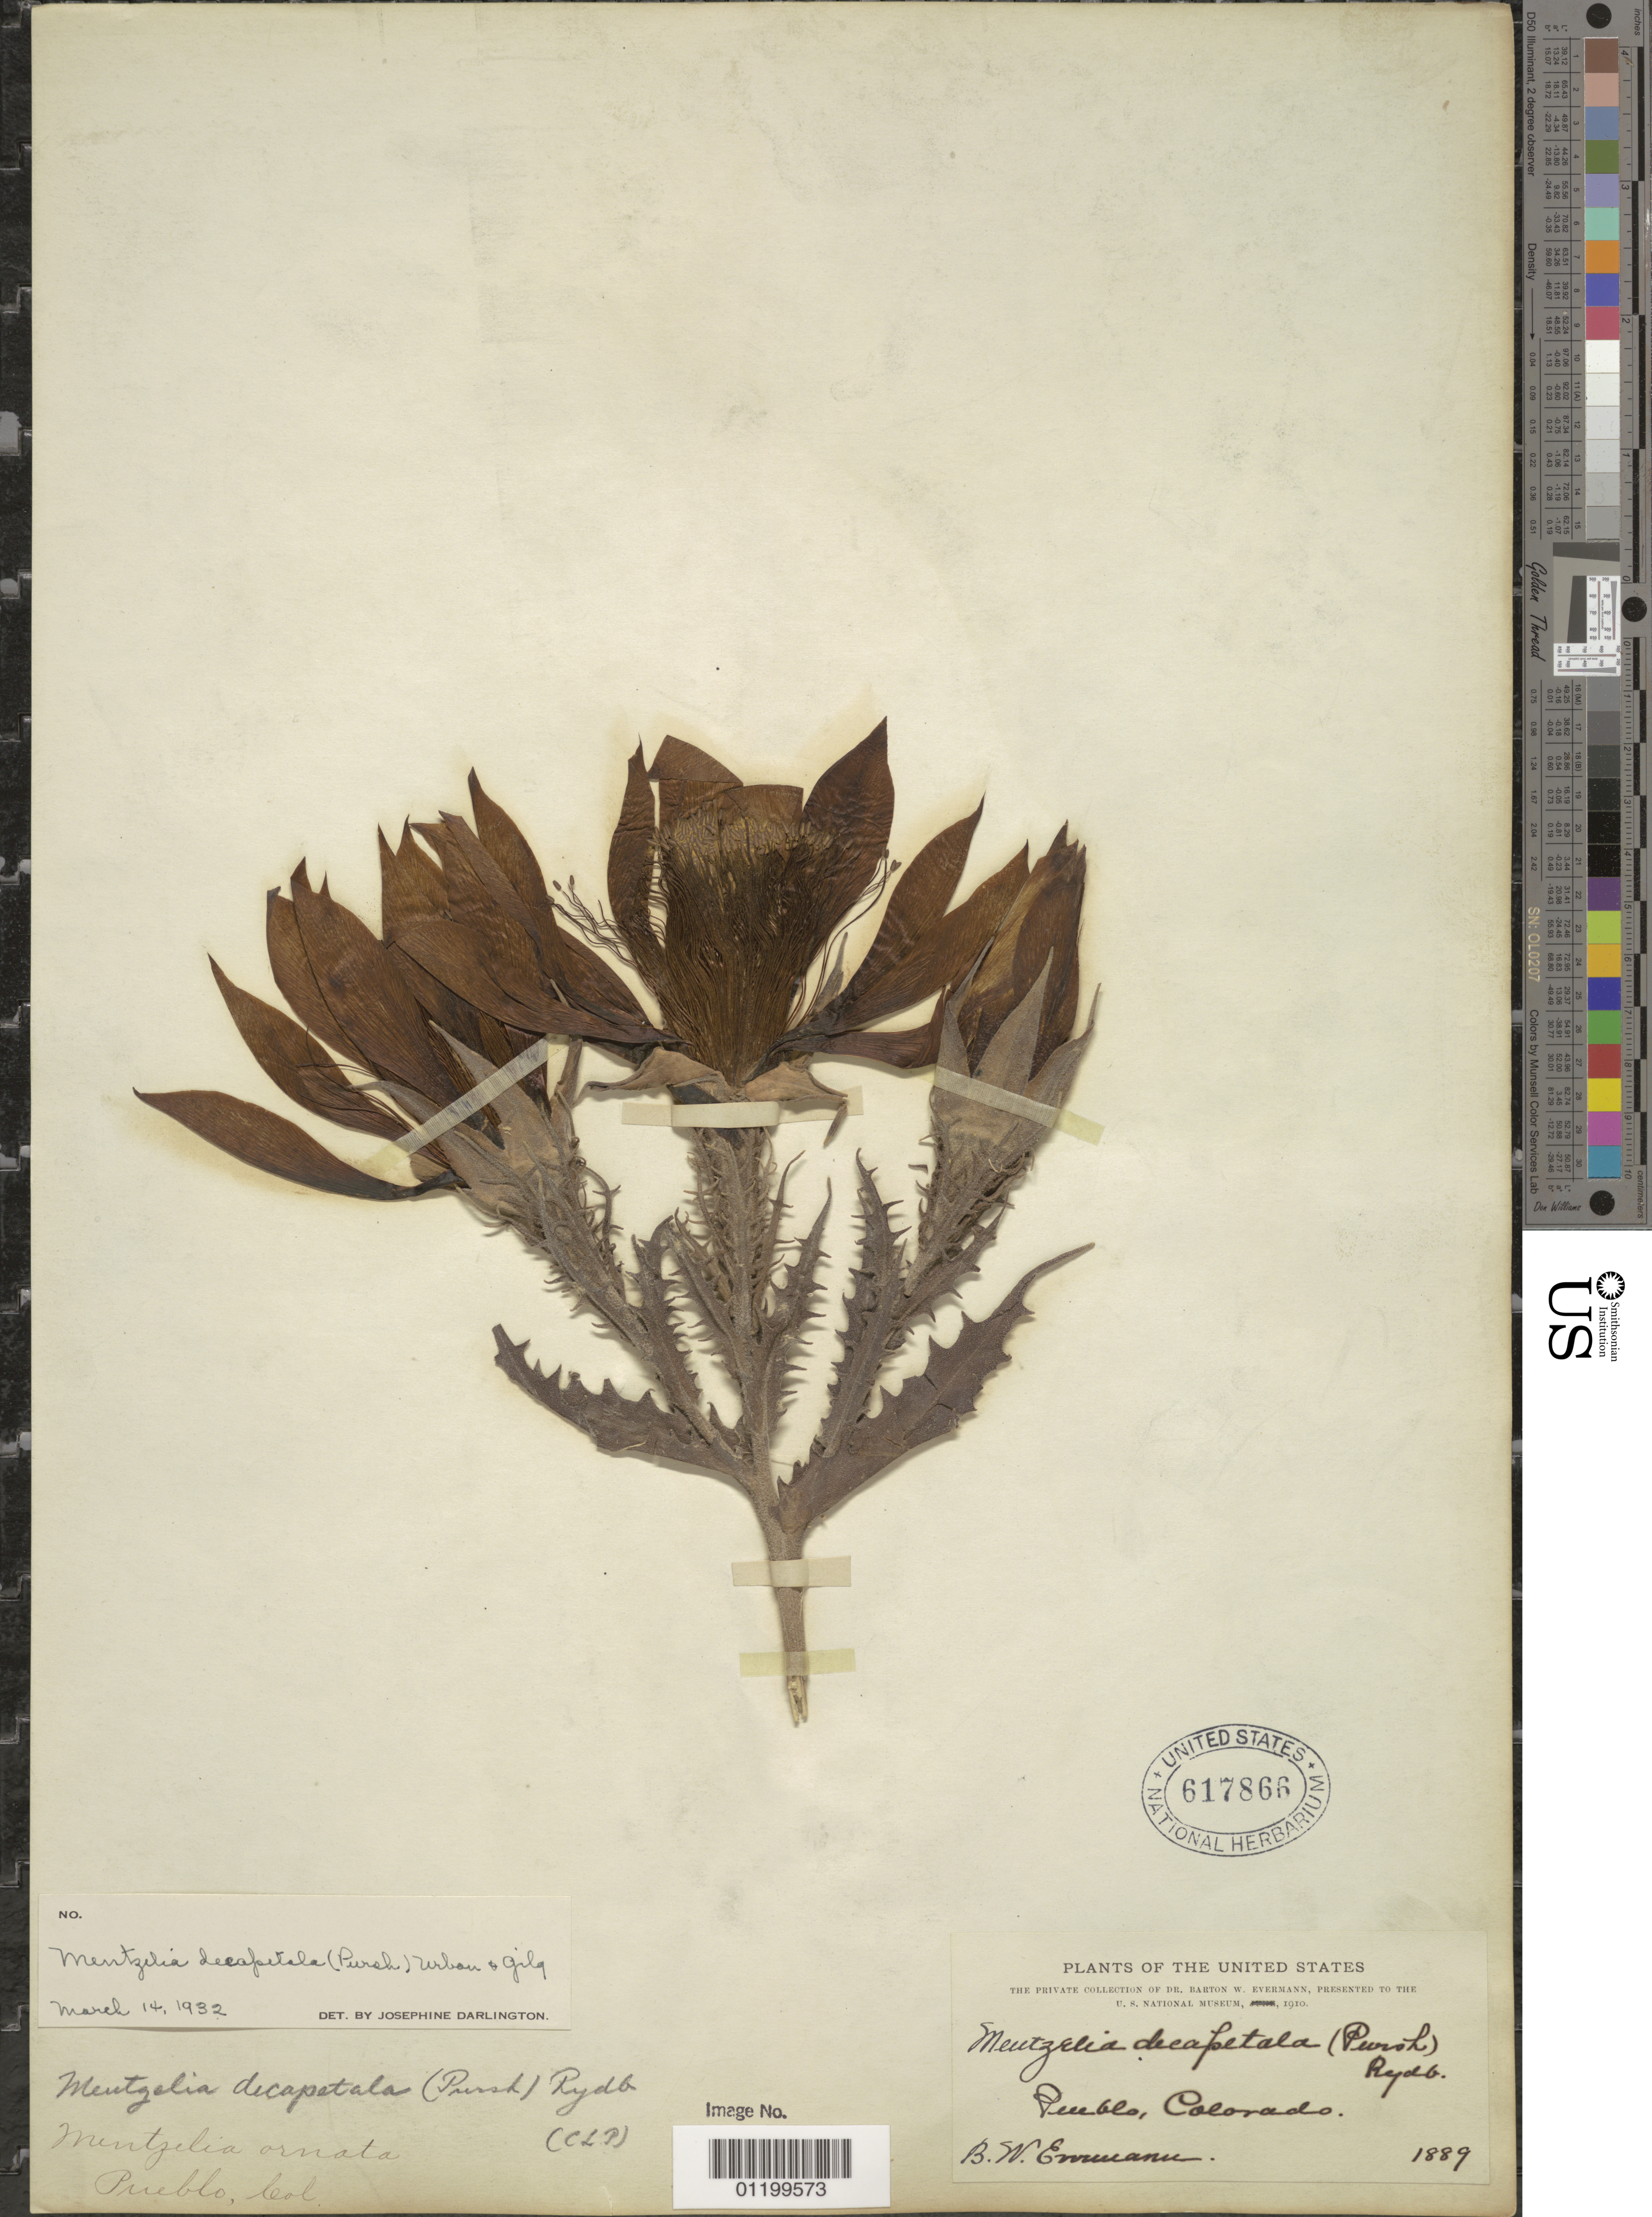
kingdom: Plantae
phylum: Tracheophyta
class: Magnoliopsida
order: Cornales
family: Loasaceae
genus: Mentzelia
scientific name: Mentzelia decapetala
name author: (Sims) Urb.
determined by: Darlington, J.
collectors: B. W. Evermann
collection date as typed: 1889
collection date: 1889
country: United States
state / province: Colorado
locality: Pueblo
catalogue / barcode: US 617866